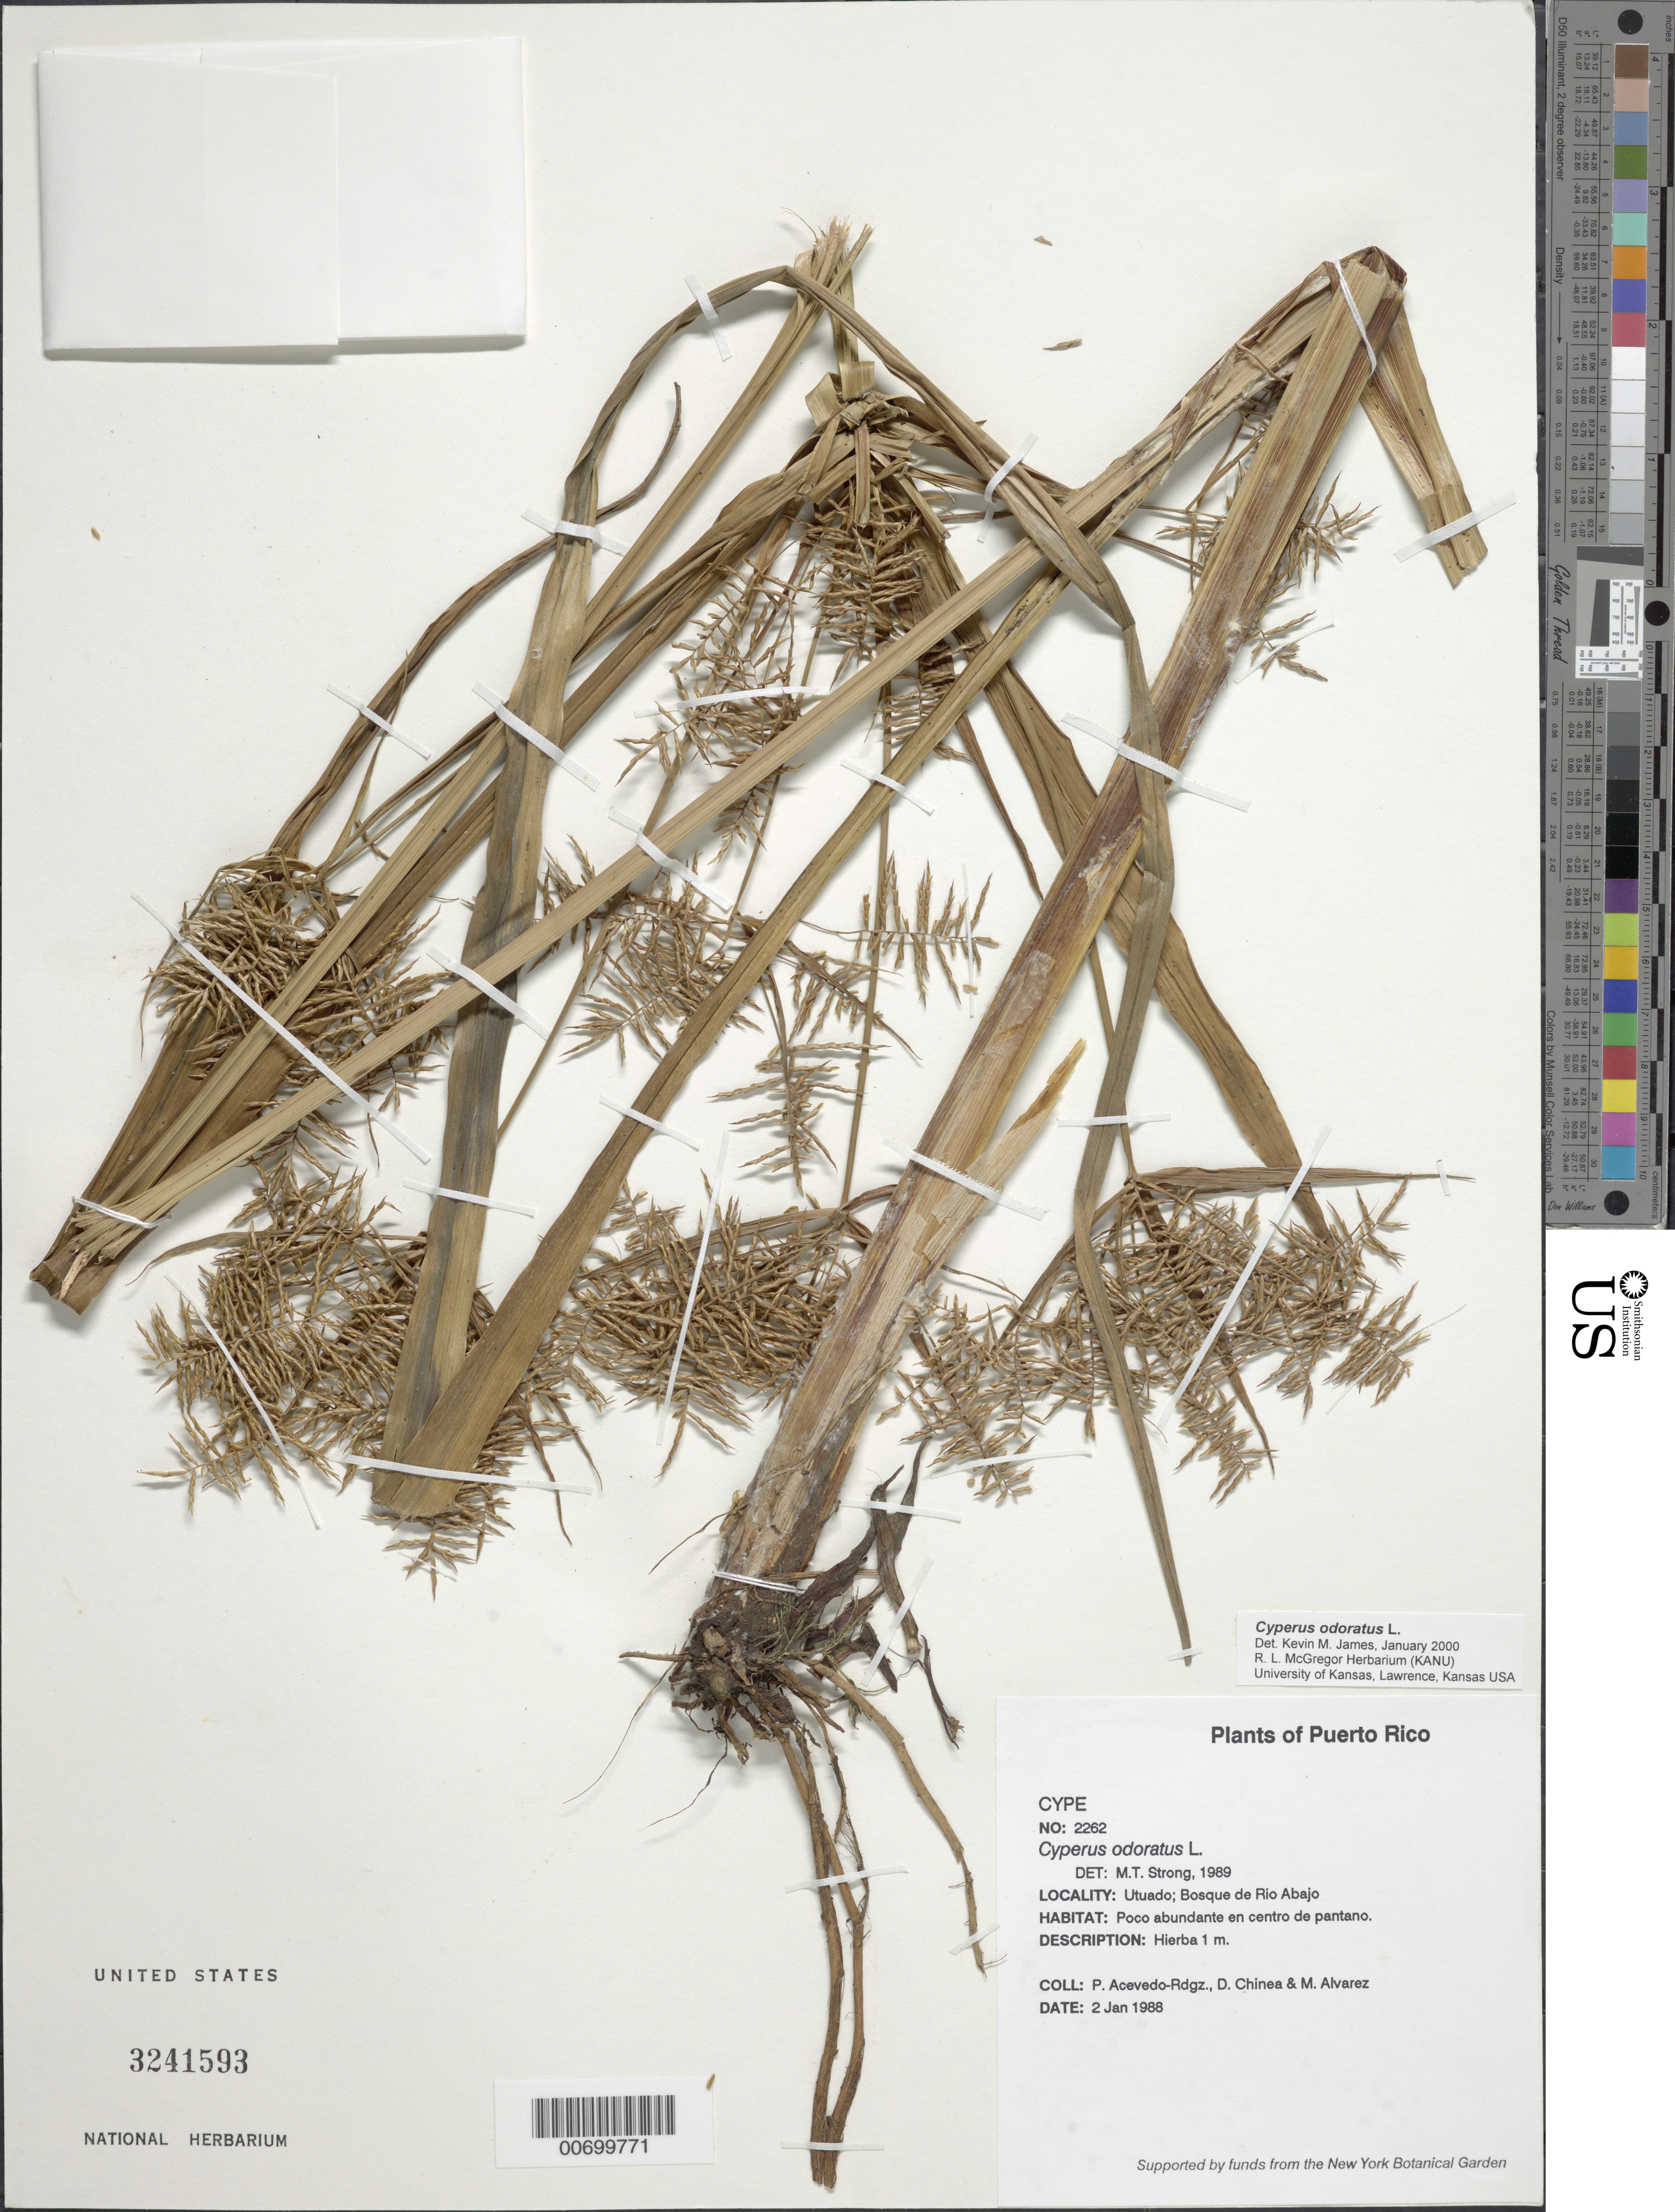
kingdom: Plantae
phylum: Tracheophyta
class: Liliopsida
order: Poales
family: Cyperaceae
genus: Cyperus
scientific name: Cyperus odoratus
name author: L.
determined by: Strong, M. T., (US), Smithsonian Institution - National Museum of Natural History (UNITED STATES)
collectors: P. Acevedo-Rodr., D. Chinea & J. Alvarez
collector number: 2262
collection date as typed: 02 Jan 1988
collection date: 1988-01-02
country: Puerto Rico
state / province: Arecibo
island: Puerto Rico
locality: Arecibo; Bosque de Río Abajo, Los Puercos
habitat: Poco abundante en centro de pantano.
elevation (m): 300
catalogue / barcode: US 3241593